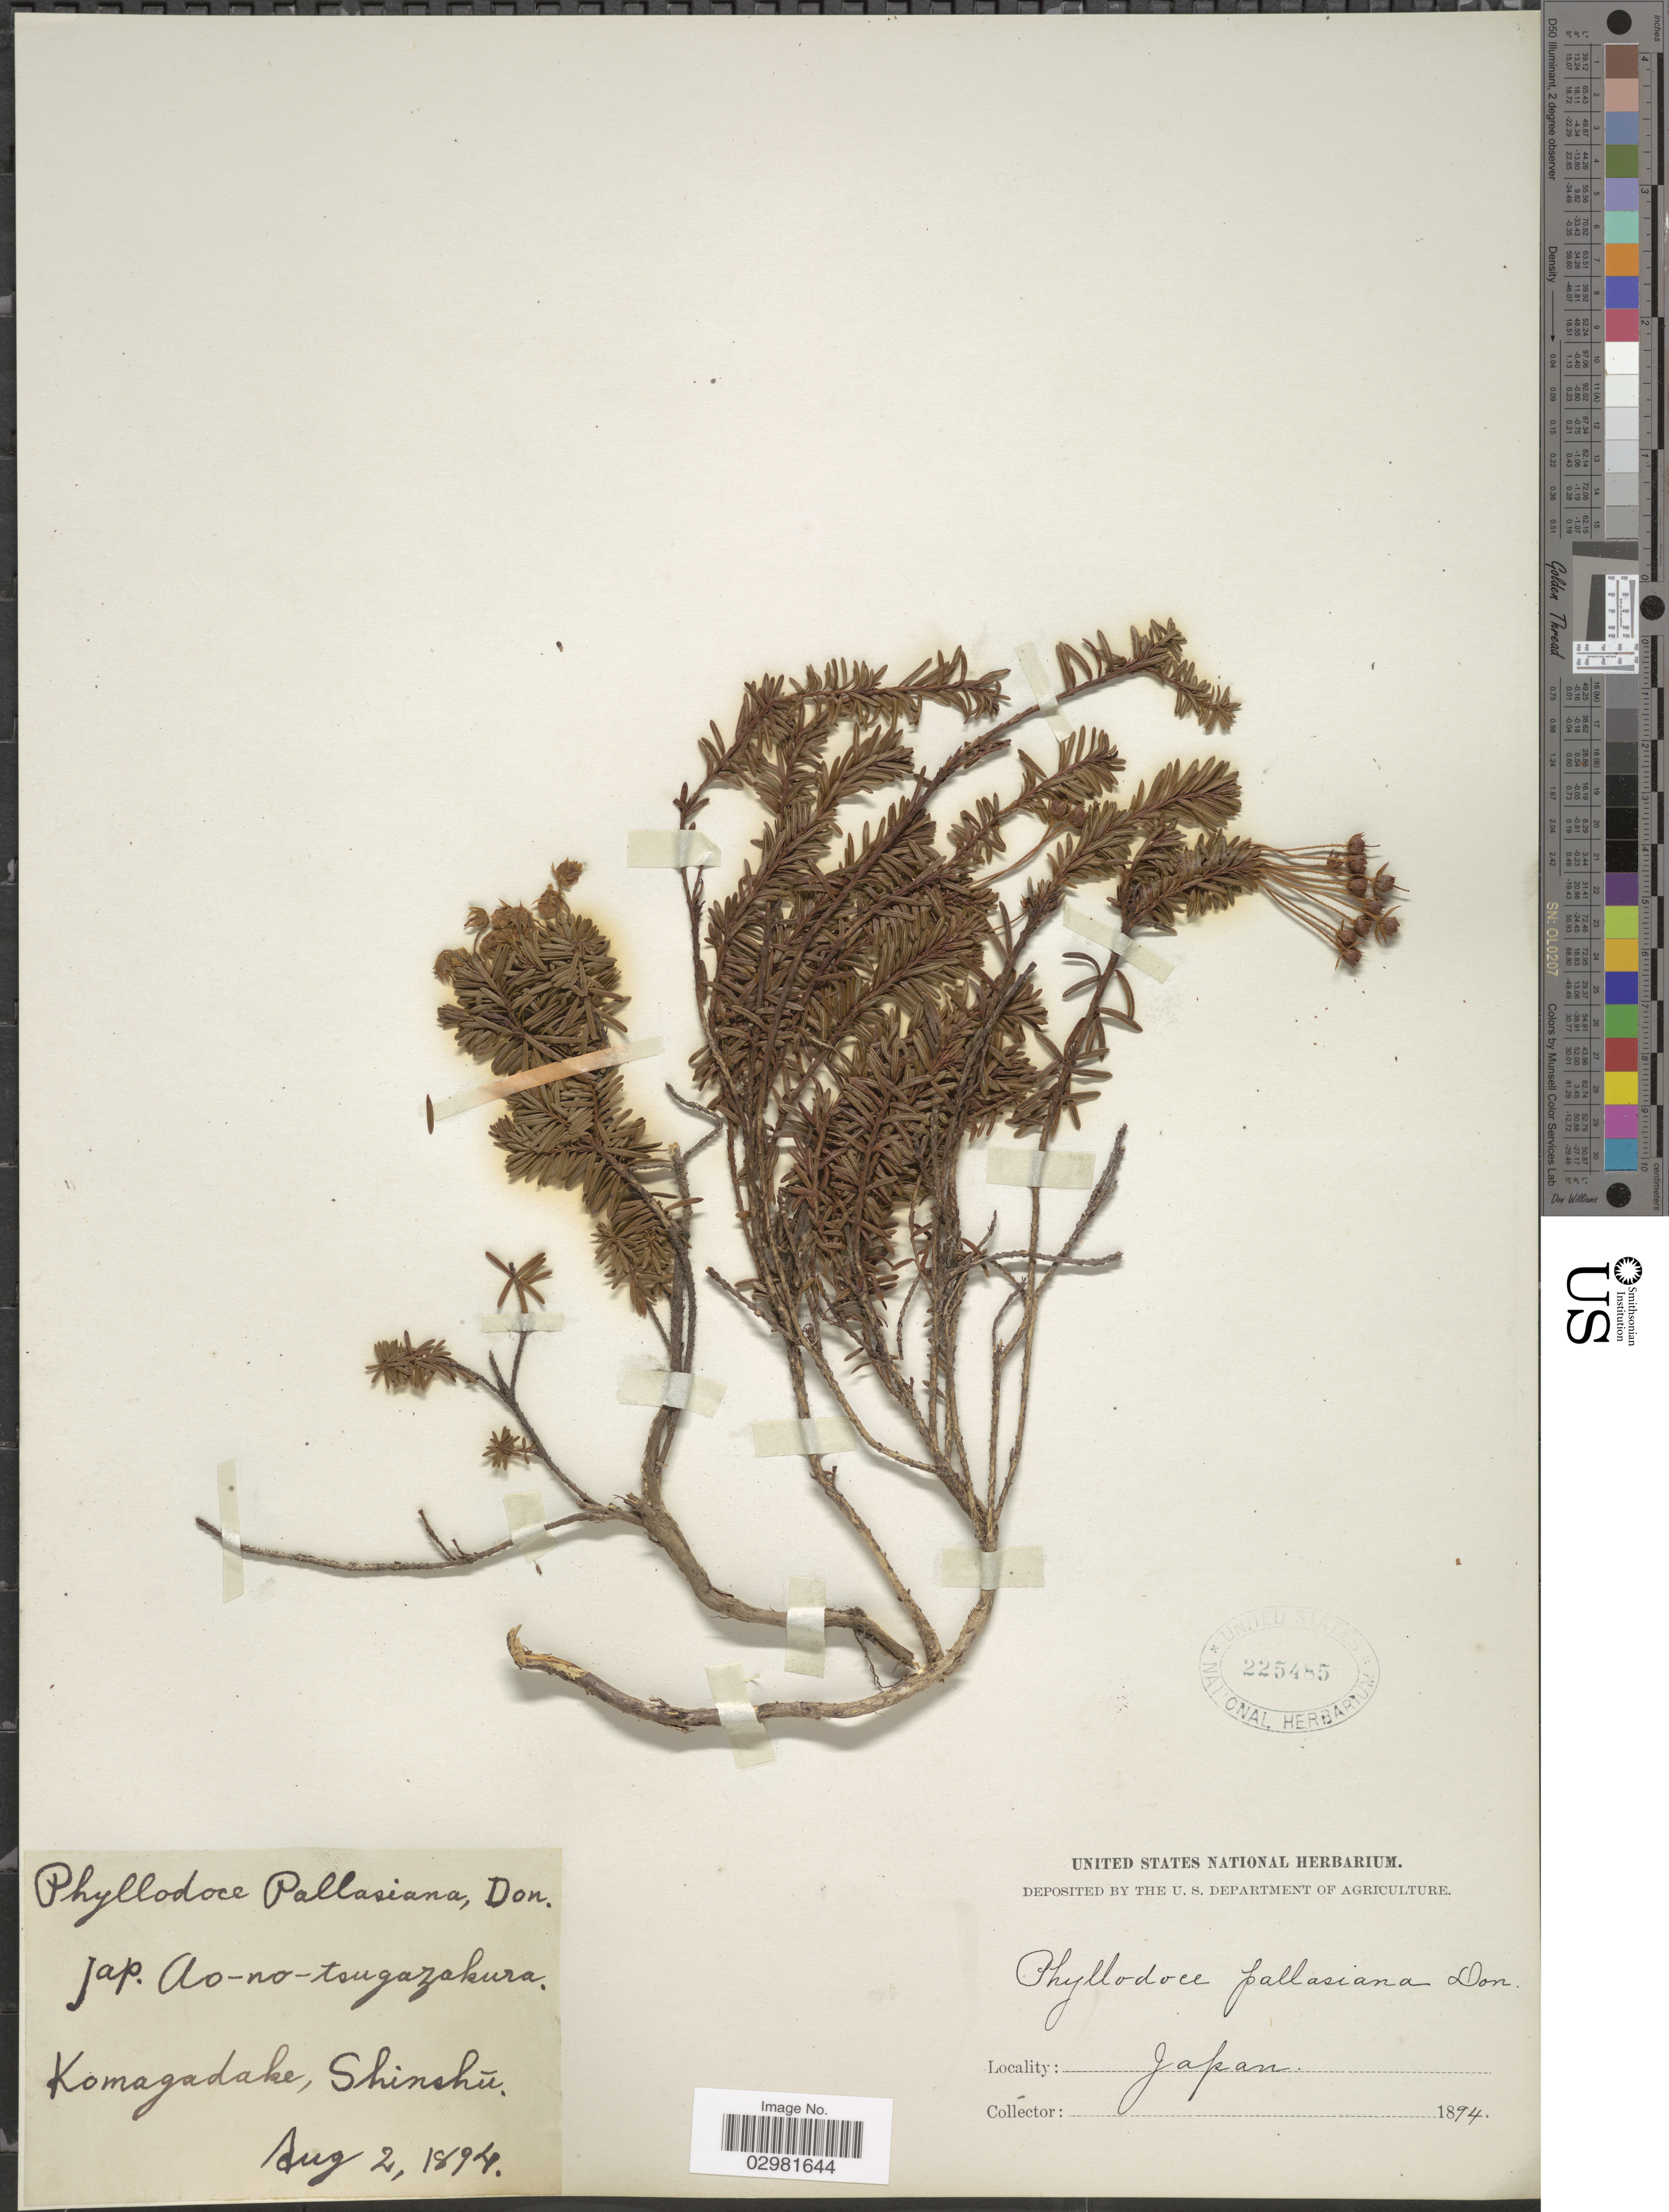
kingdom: Plantae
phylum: Tracheophyta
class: Magnoliopsida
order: Ericales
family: Ericaceae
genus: Phyllodoce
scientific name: Phyllodoce pallasiana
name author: D. Don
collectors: ex herb. United States National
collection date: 1894-08-02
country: Japan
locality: Komagadake, Shinshu.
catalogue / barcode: US 225485